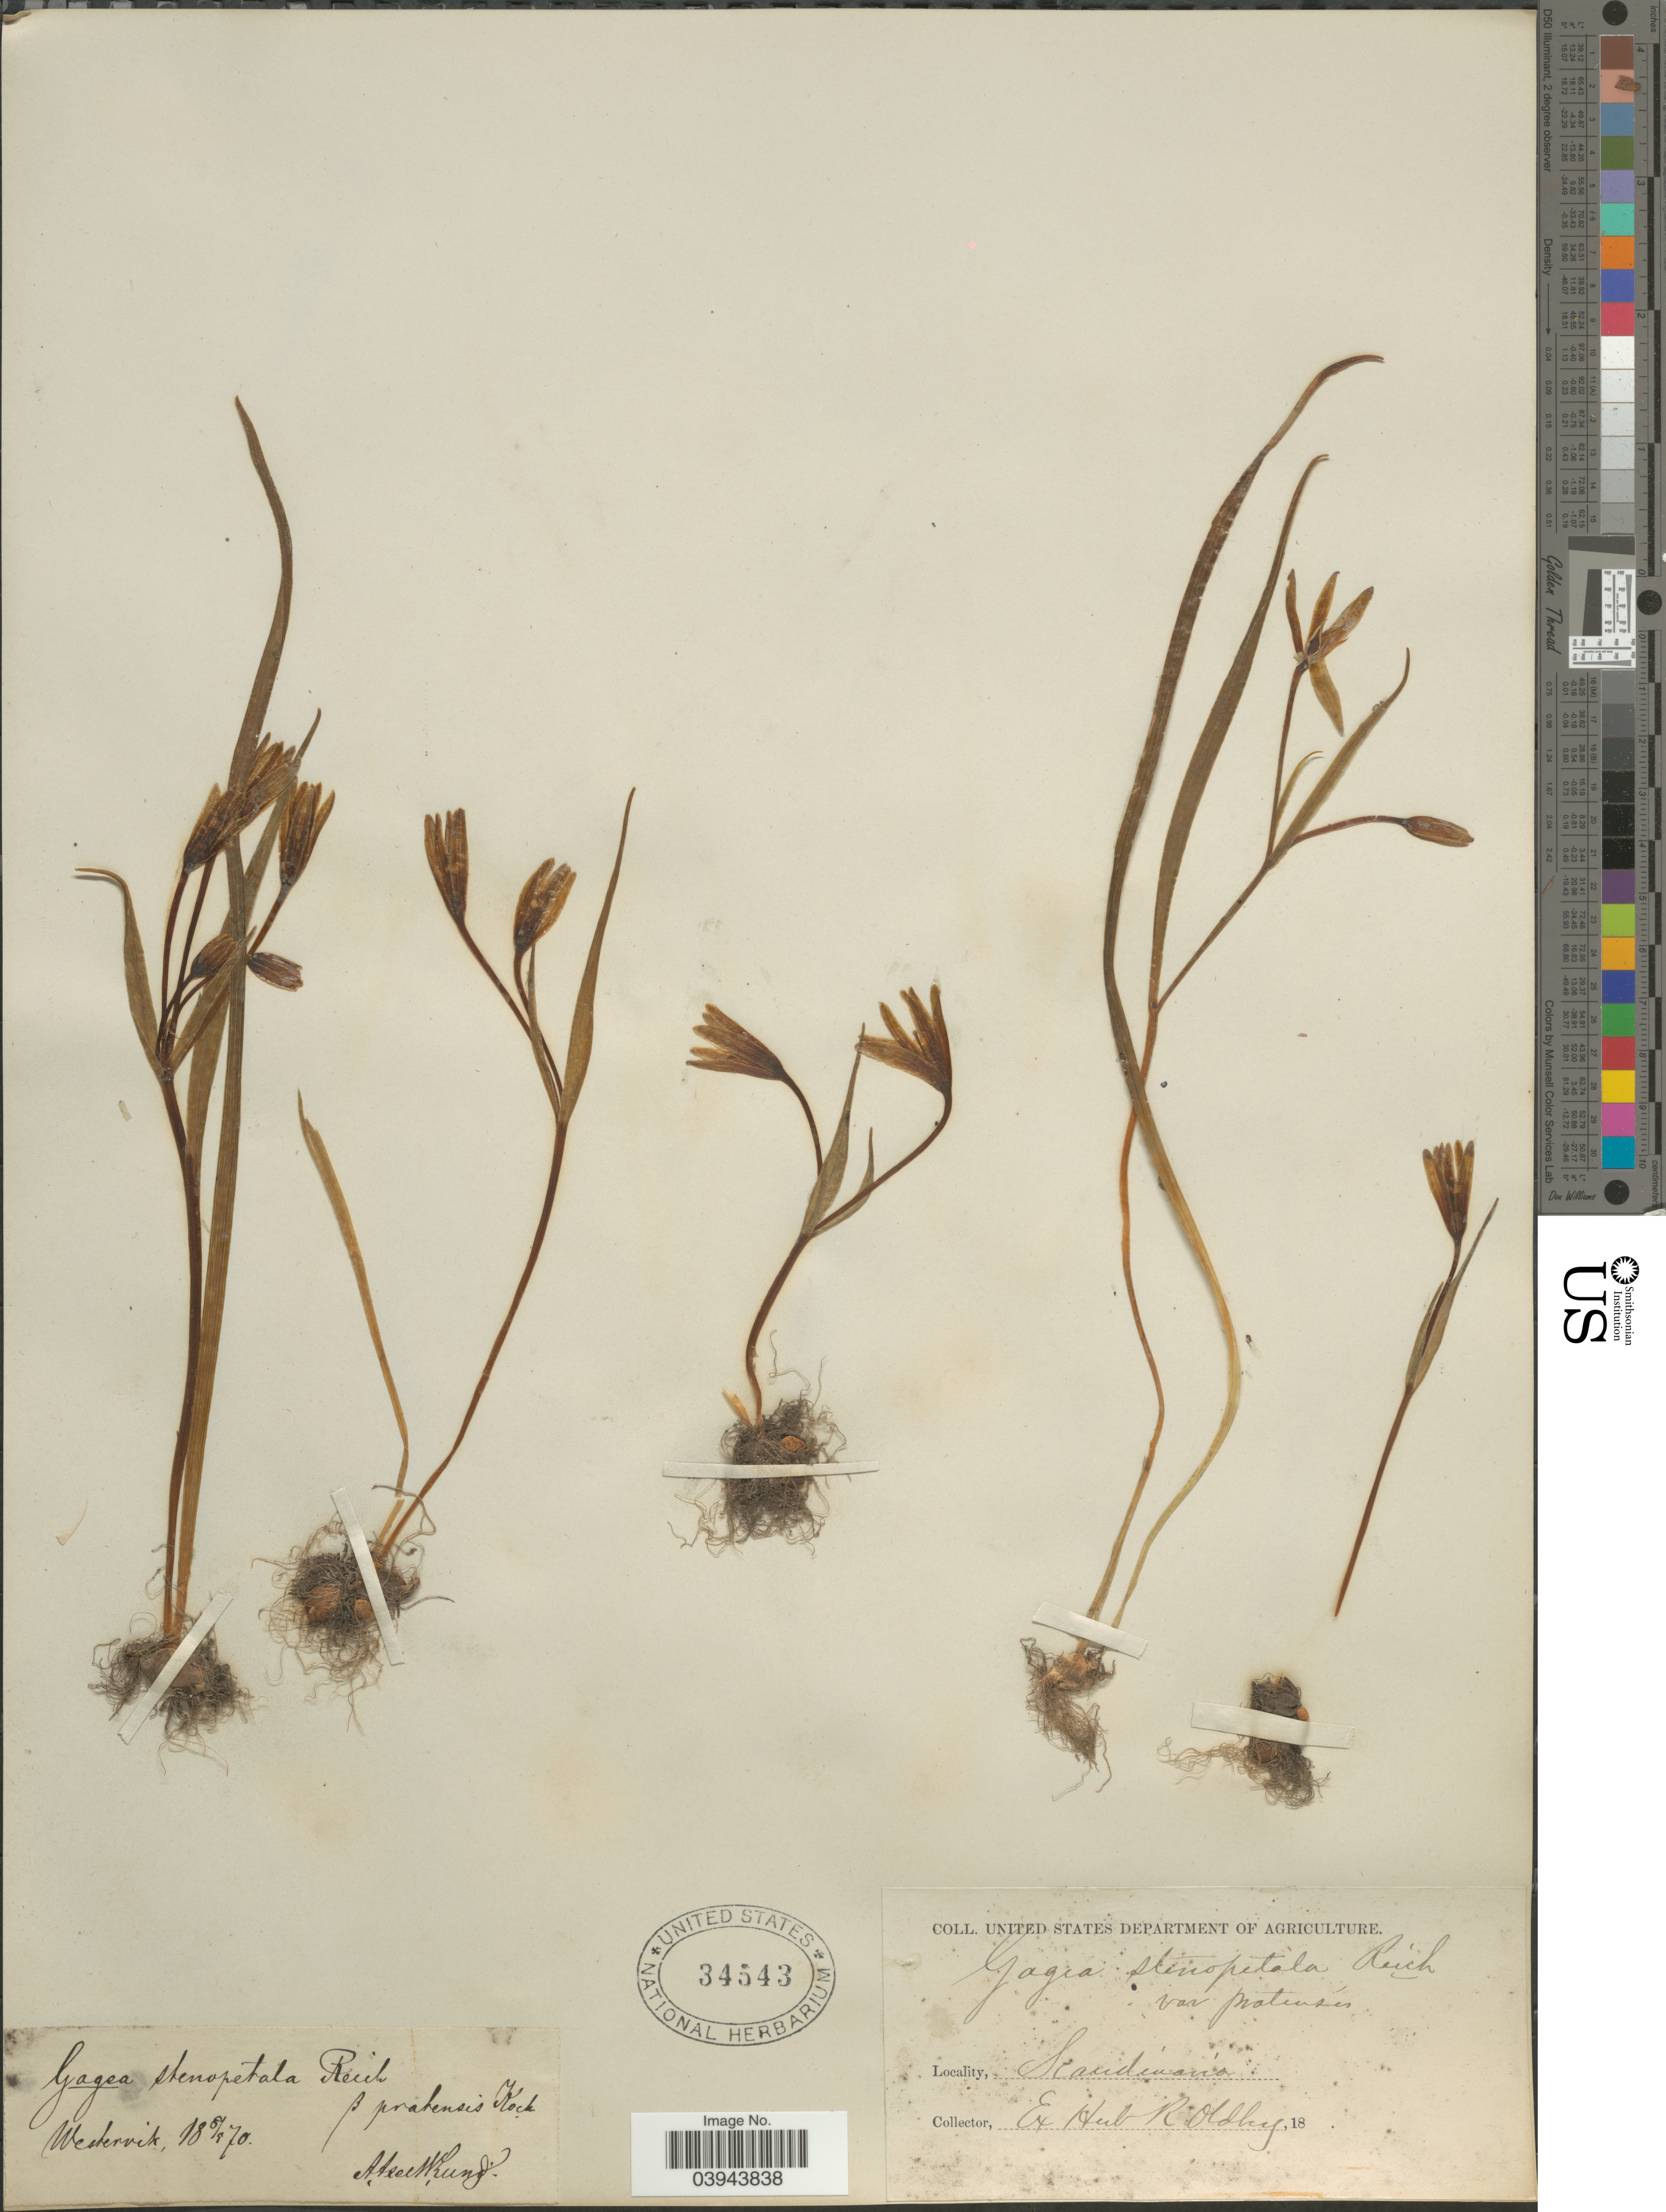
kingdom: Plantae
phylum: Tracheophyta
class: Liliopsida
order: Liliales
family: Liliaceae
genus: Gagea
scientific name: Gagea stenopetala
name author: (Fr.) Rchb.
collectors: A. Lund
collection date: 1870-09-08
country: Sweden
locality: Westervik, Scandinavia.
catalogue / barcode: US 34543